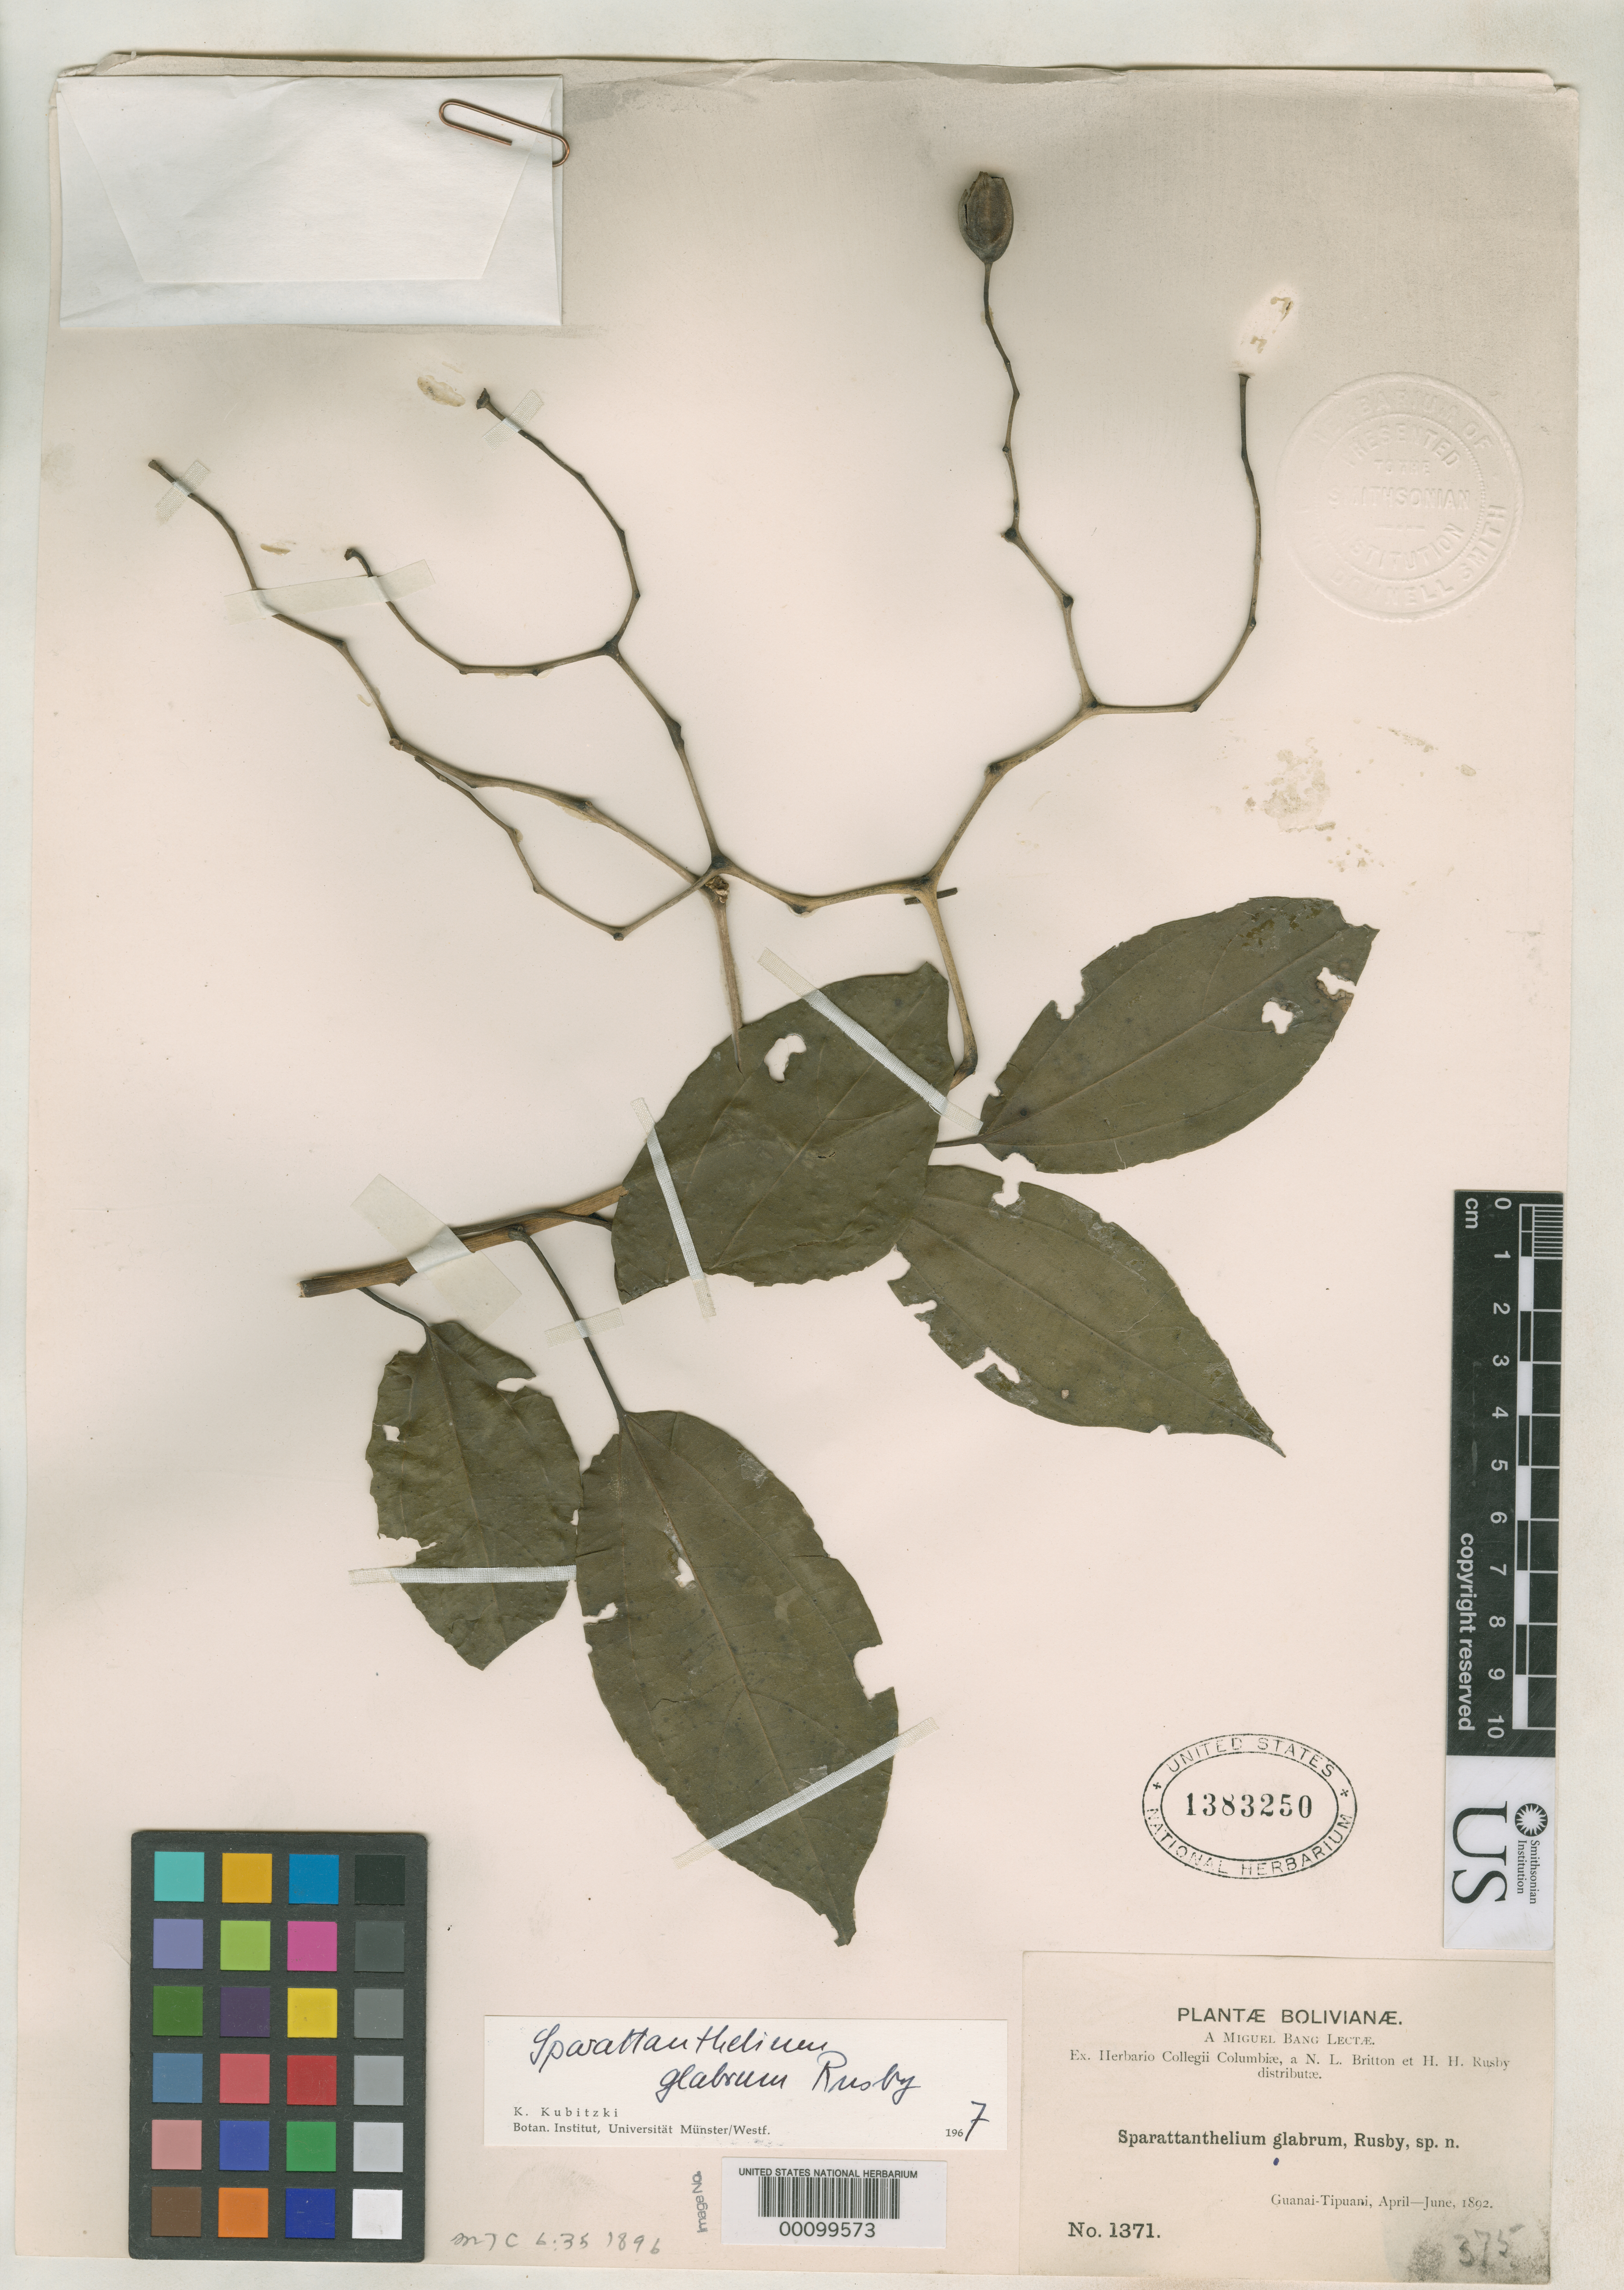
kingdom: Plantae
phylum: Tracheophyta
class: Magnoliopsida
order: Laurales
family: Hernandiaceae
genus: Sparattanthelium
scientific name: Sparattanthelium glabrum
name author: Rusby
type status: Isotype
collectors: M. Bang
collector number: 1371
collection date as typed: Apr 1892 to -- Jun 1892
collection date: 1892-04/1892-06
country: Bolivia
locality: Guanai, Tipuani.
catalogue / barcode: US 1383250